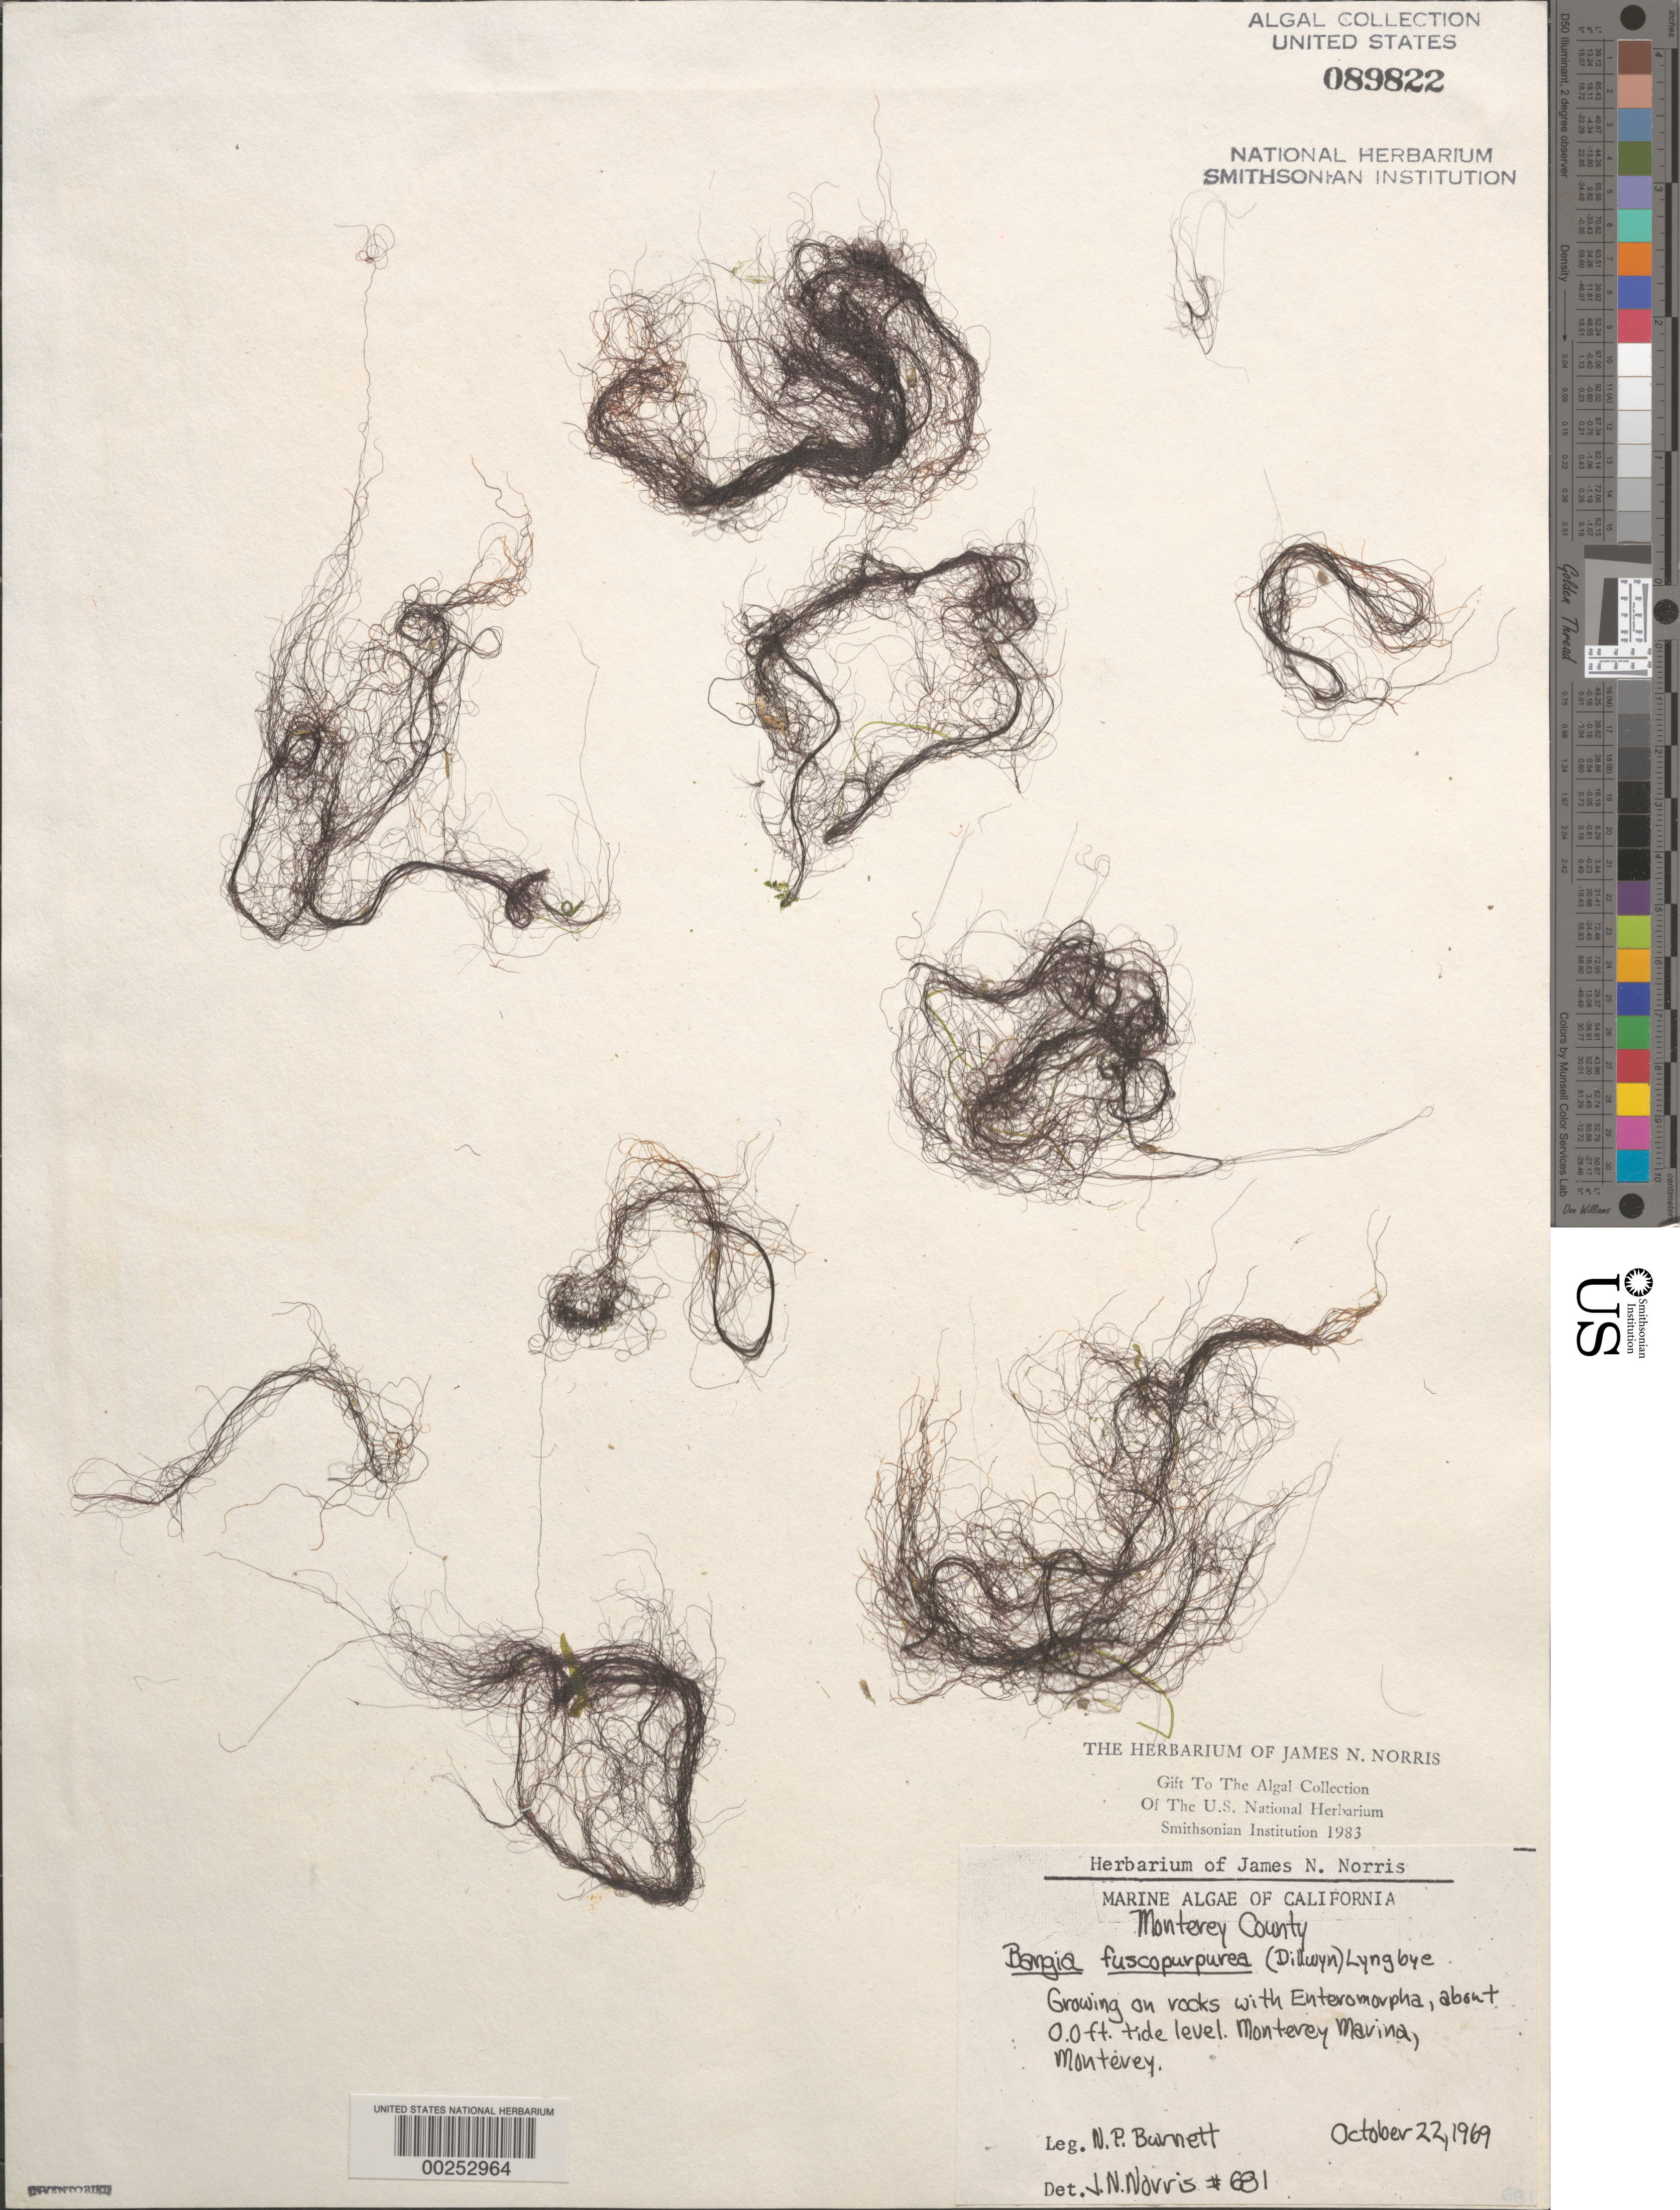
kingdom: Plantae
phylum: Rhodophyta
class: Bangiophyceae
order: Bangiales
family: Bangiaceae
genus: Bangia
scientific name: Bangia fuscopurpurea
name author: (Dillwyn) Lyngb.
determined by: Norris, James N.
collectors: N. Burnett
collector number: JN-681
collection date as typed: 22 Oct 1969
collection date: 1969-10-22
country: United States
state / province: California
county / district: Monterey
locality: Monterey Marina, Monterey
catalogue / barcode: US 89822